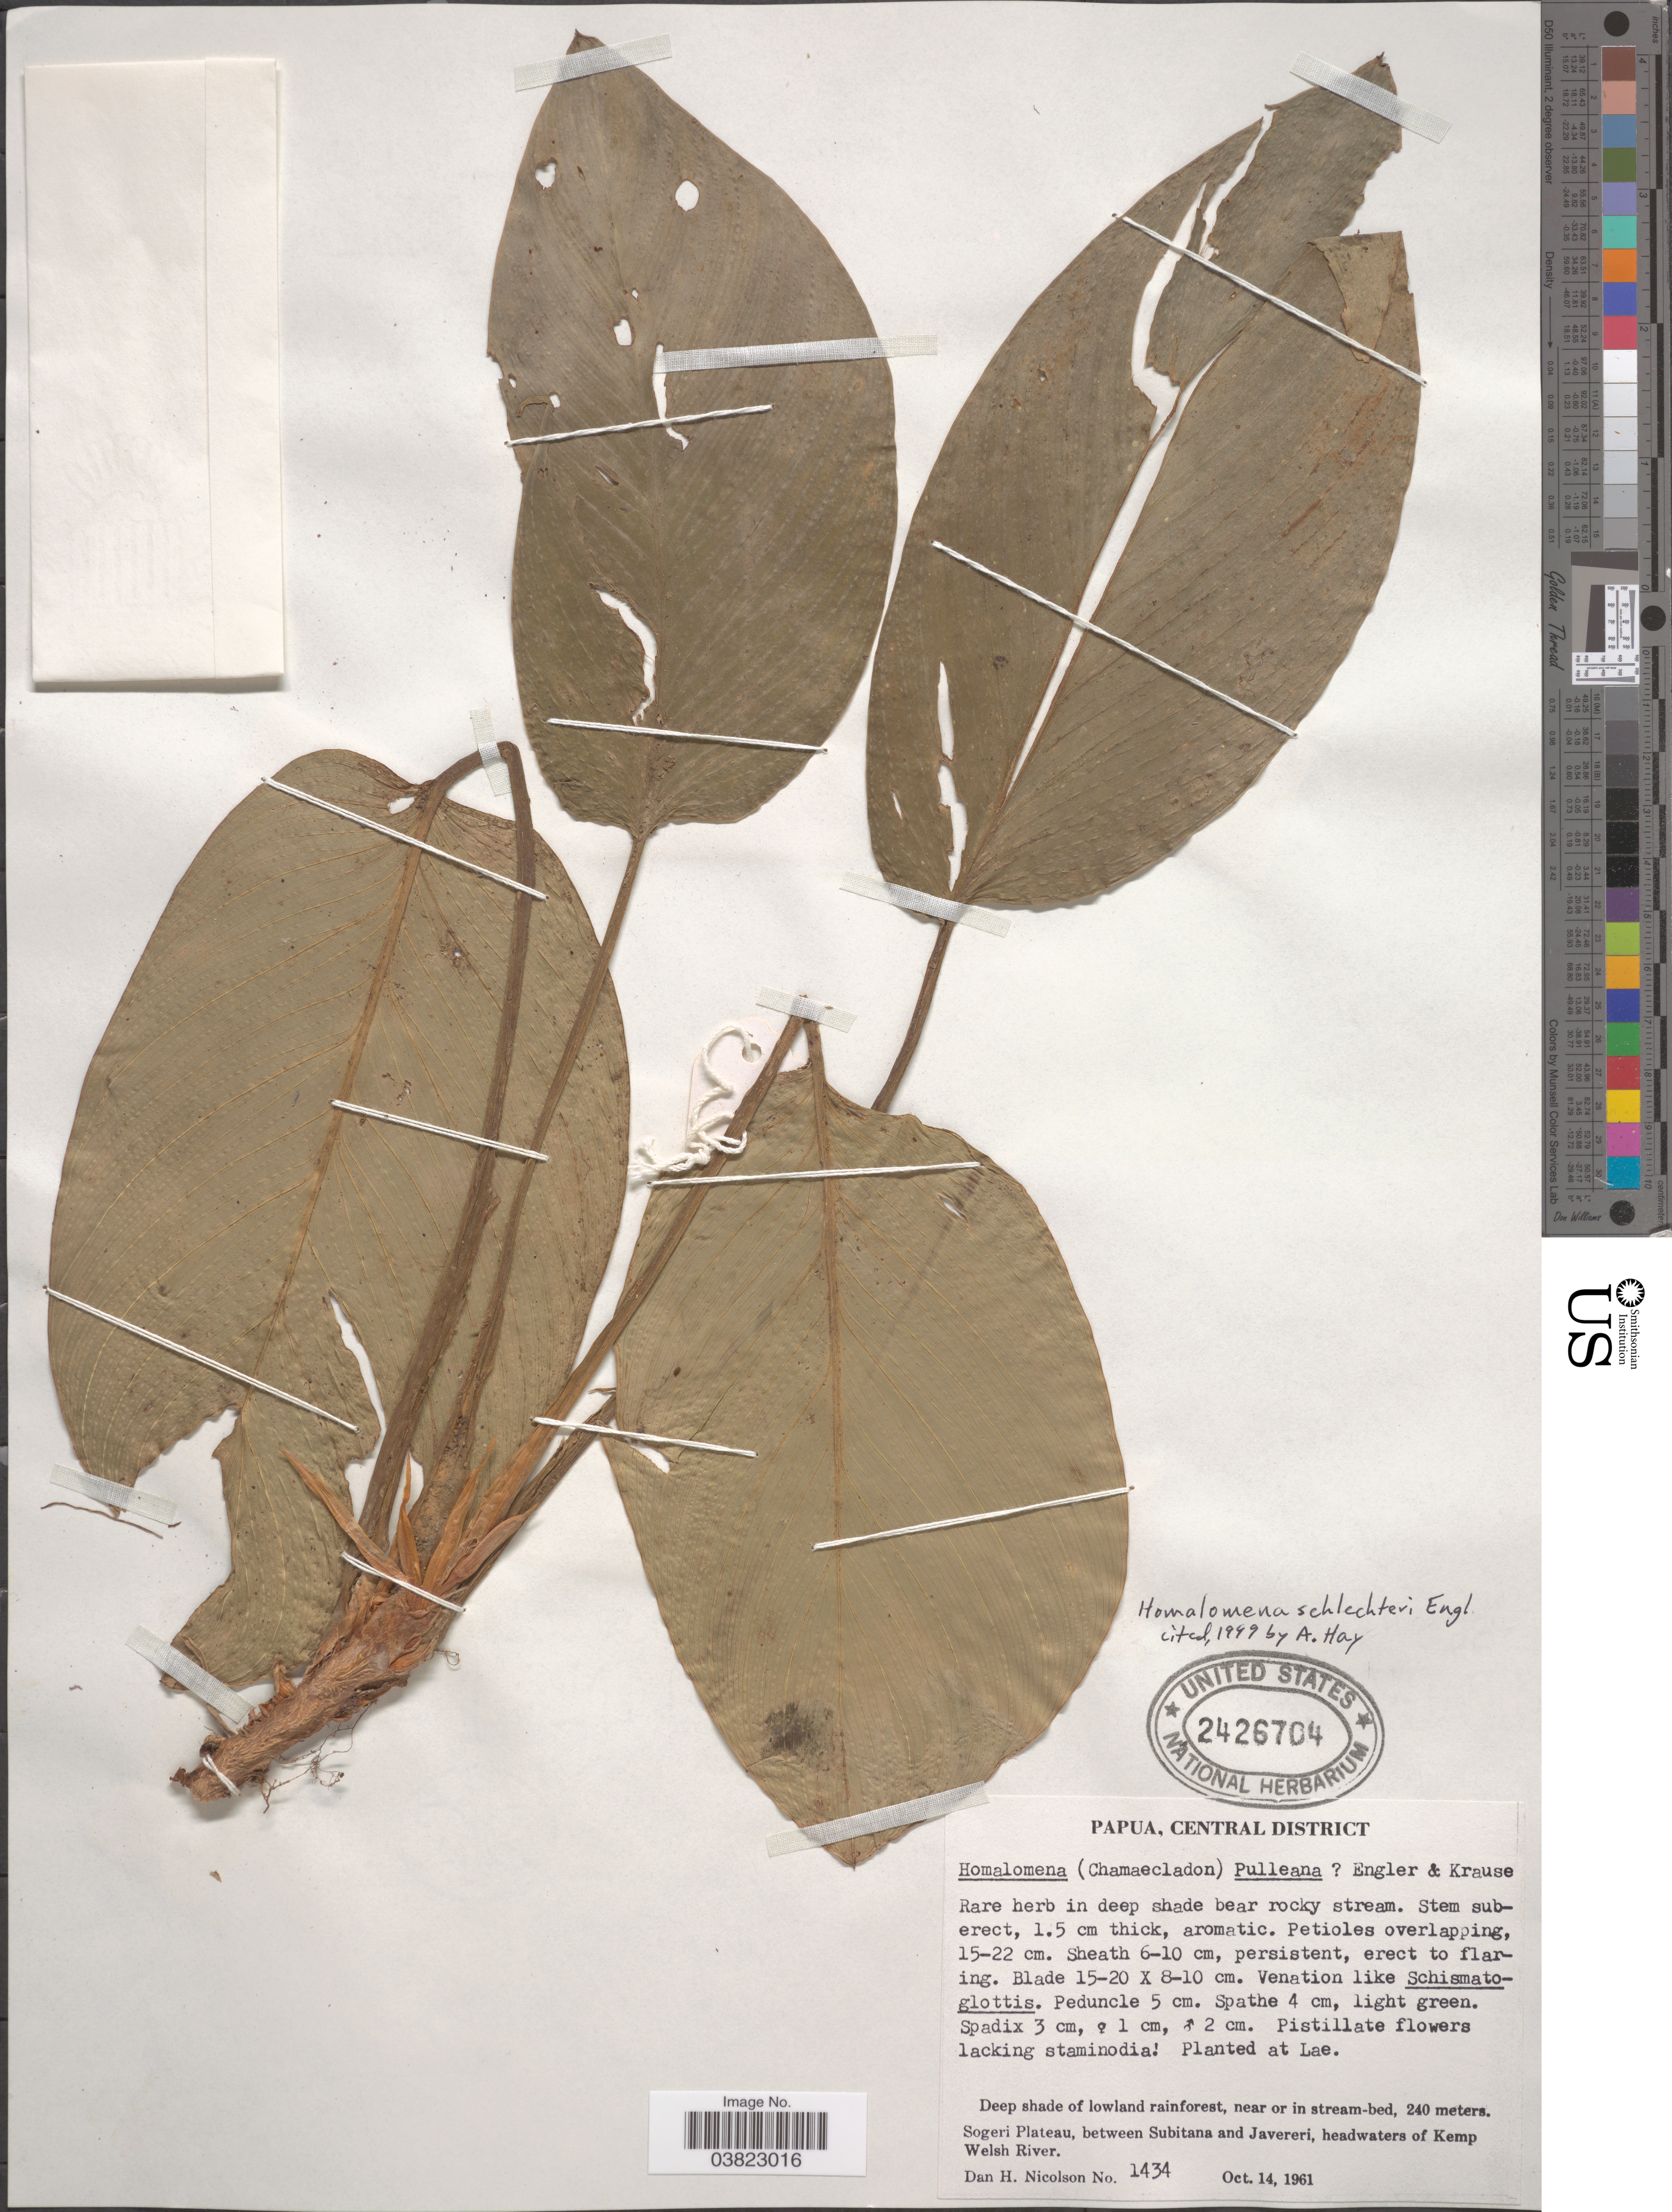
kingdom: Plantae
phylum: Tracheophyta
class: Liliopsida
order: Alismatales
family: Araceae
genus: Homalomena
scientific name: Homalomena schlechteri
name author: Engl.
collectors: D. H. Nicolson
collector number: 1434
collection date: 1961-10-14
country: Papua New Guinea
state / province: Central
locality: Papua. Central District. Sogeri Plateau, between Subitana and Javereri, headwaters of Kemp Welsh River.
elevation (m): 240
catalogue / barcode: US 2426704